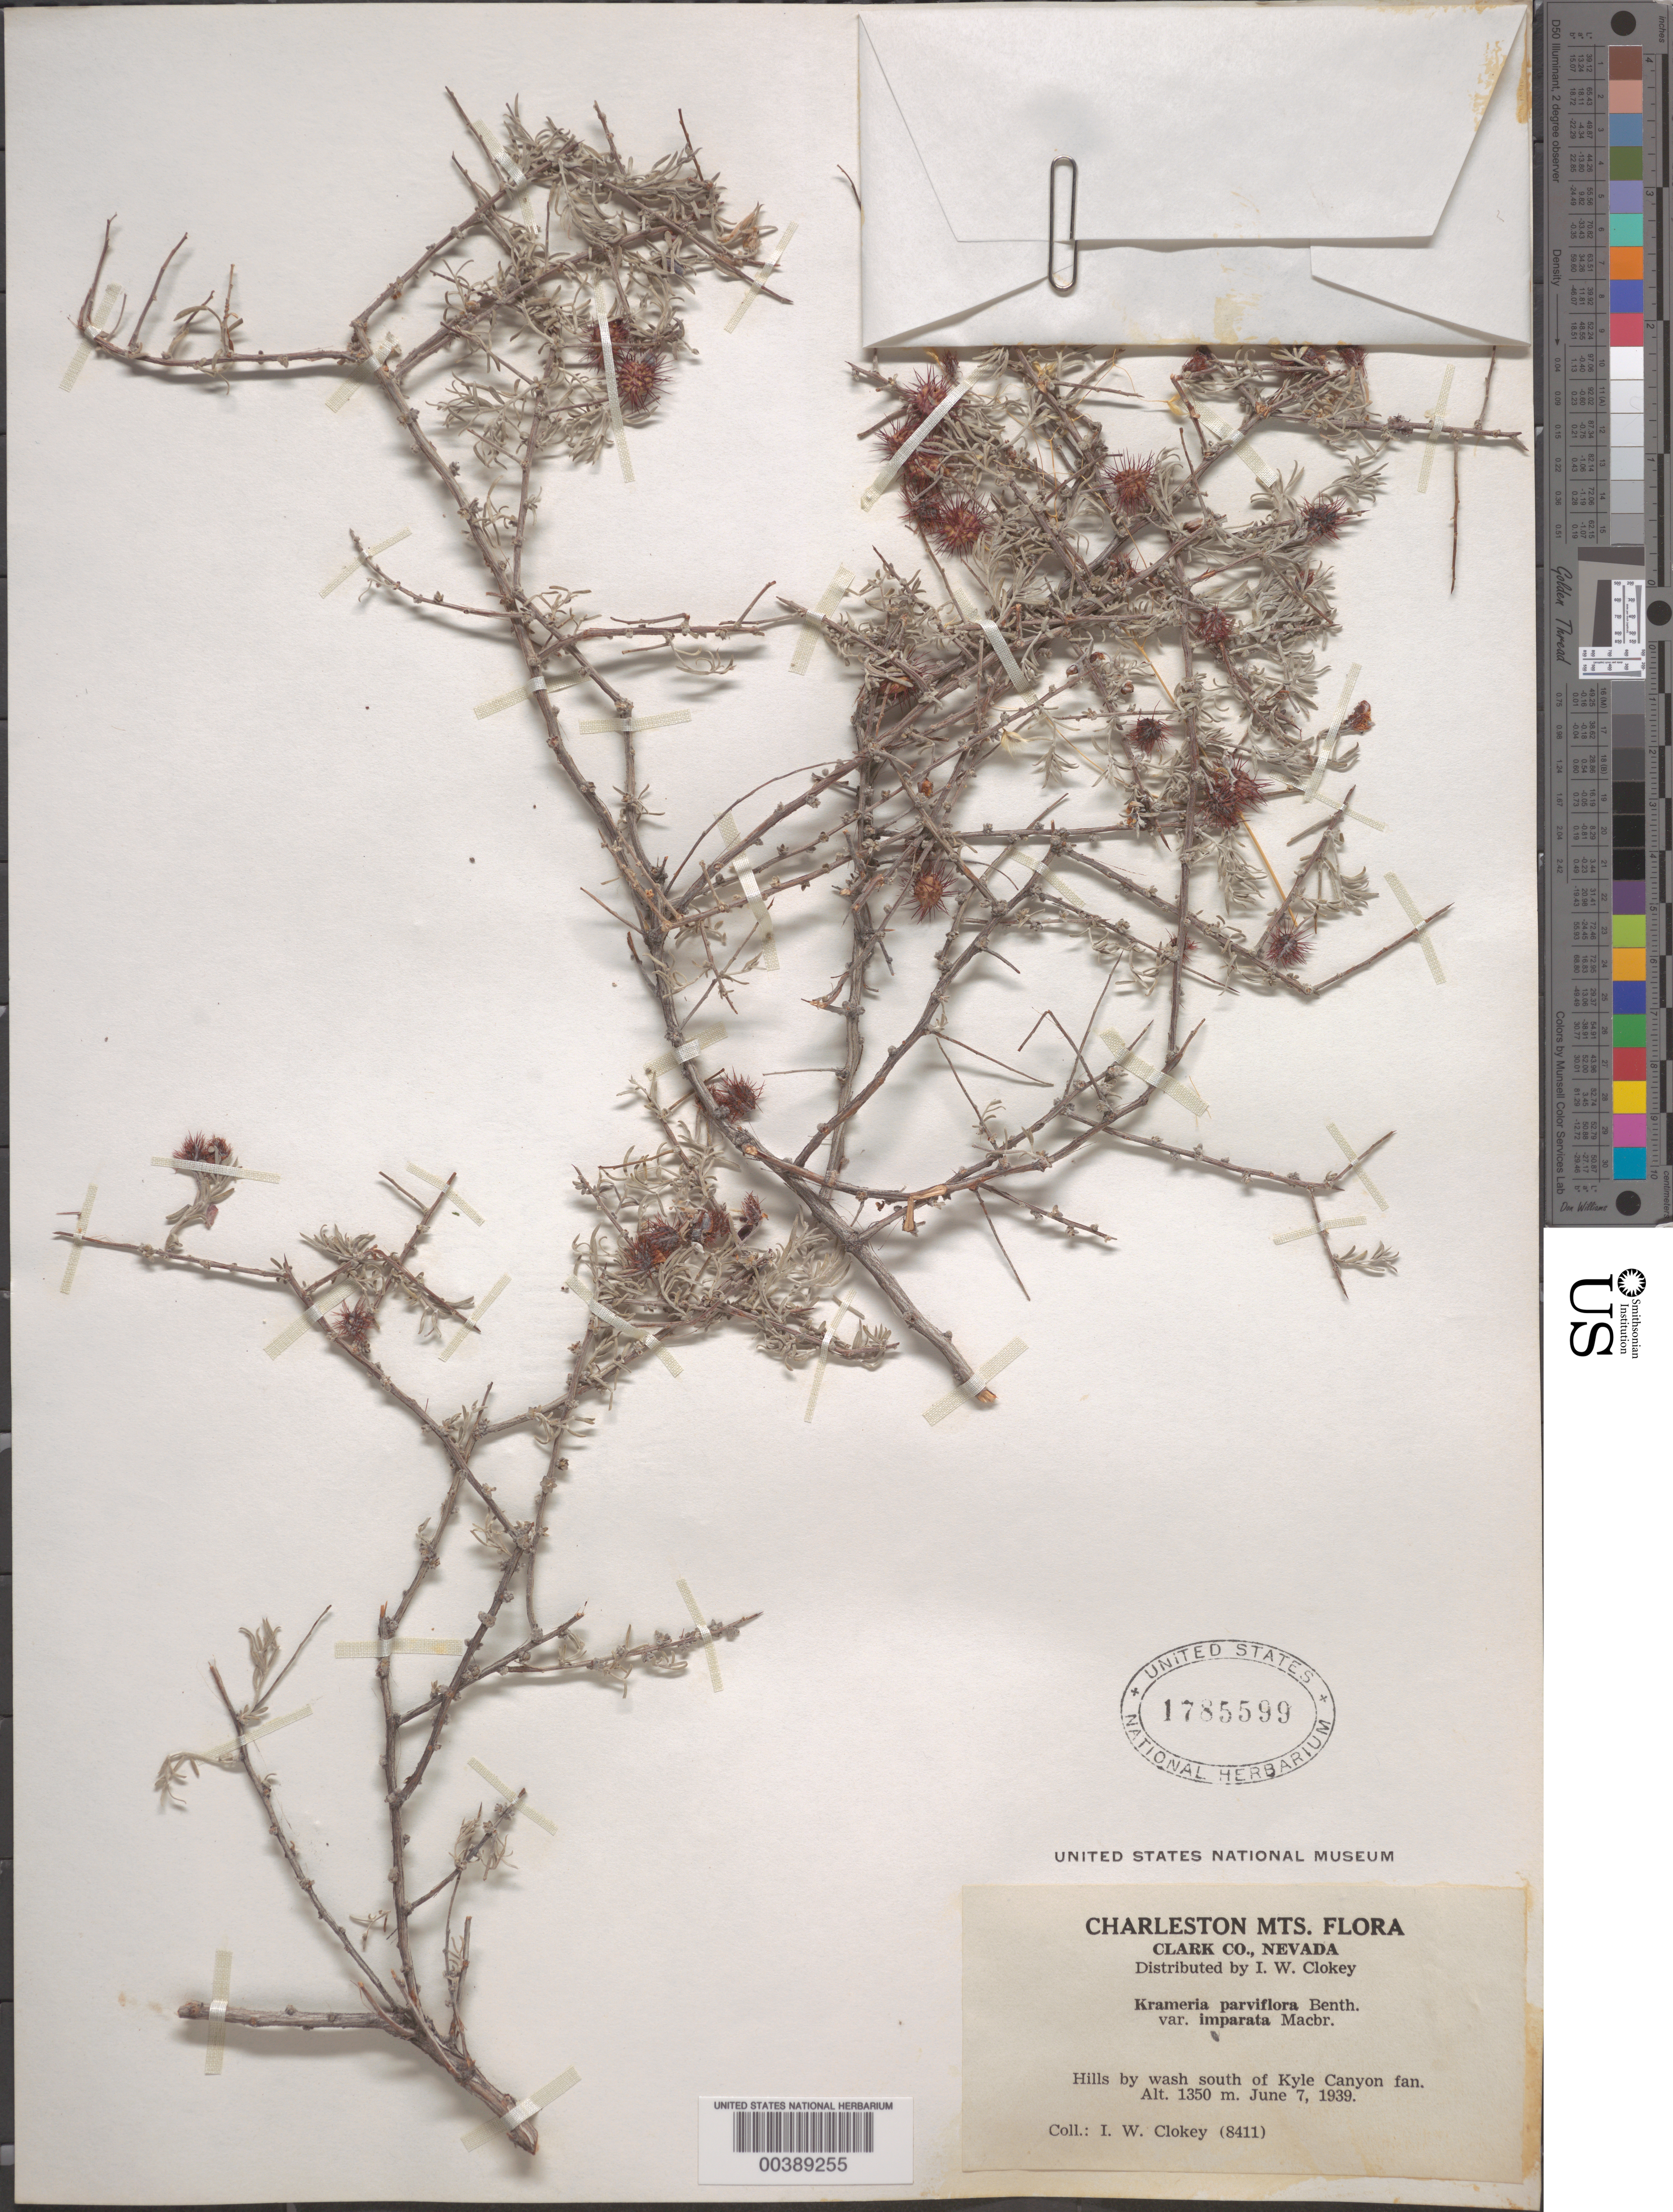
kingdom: Plantae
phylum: Tracheophyta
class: Magnoliopsida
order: Zygophyllales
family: Krameriaceae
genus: Krameria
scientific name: Krameria erecta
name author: Willd. ex Schult.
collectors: I. W. Clokey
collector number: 8411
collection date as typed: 07 Jun 1939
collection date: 1939-06-07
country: United States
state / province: Nevada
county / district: Clark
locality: Hills by wash s of kyle canyon fan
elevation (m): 1350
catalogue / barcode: US 1785599